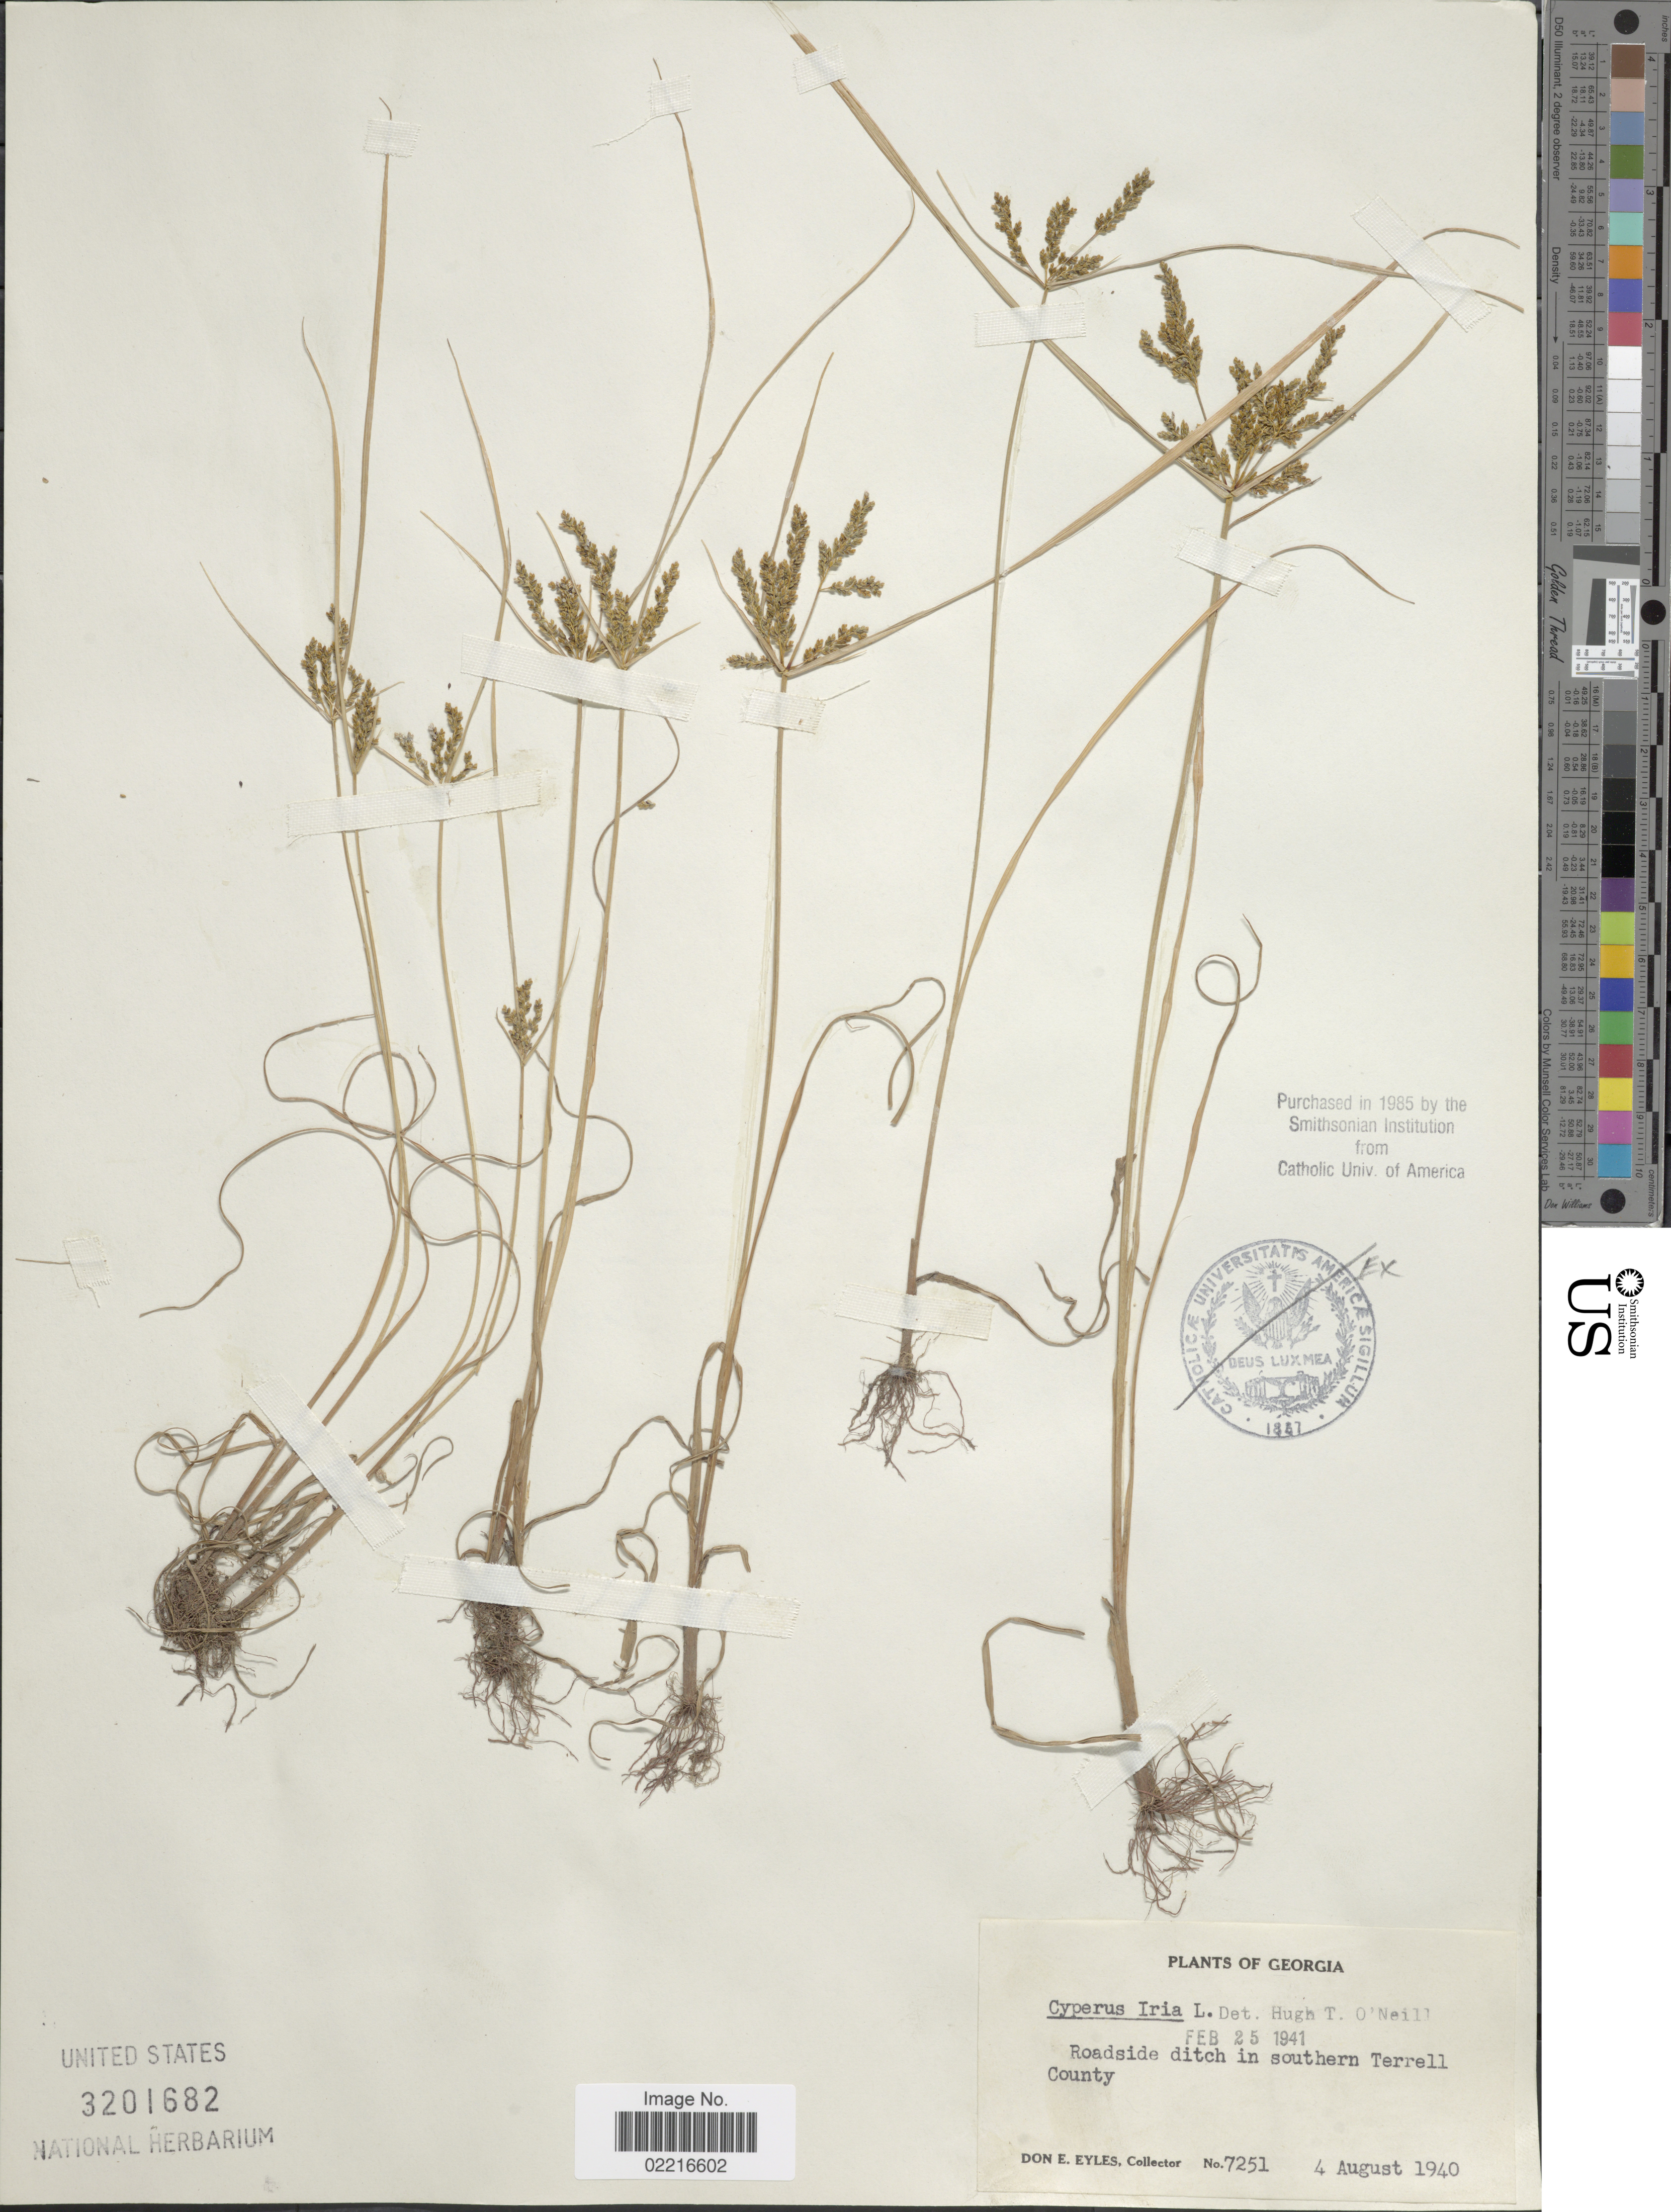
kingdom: Plantae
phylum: Tracheophyta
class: Liliopsida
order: Poales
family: Cyperaceae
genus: Cyperus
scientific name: Cyperus iria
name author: L.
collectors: D. Eyles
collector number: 7251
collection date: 1940-08-04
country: United States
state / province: Georgia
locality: Southern Terrell County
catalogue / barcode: US 3201682